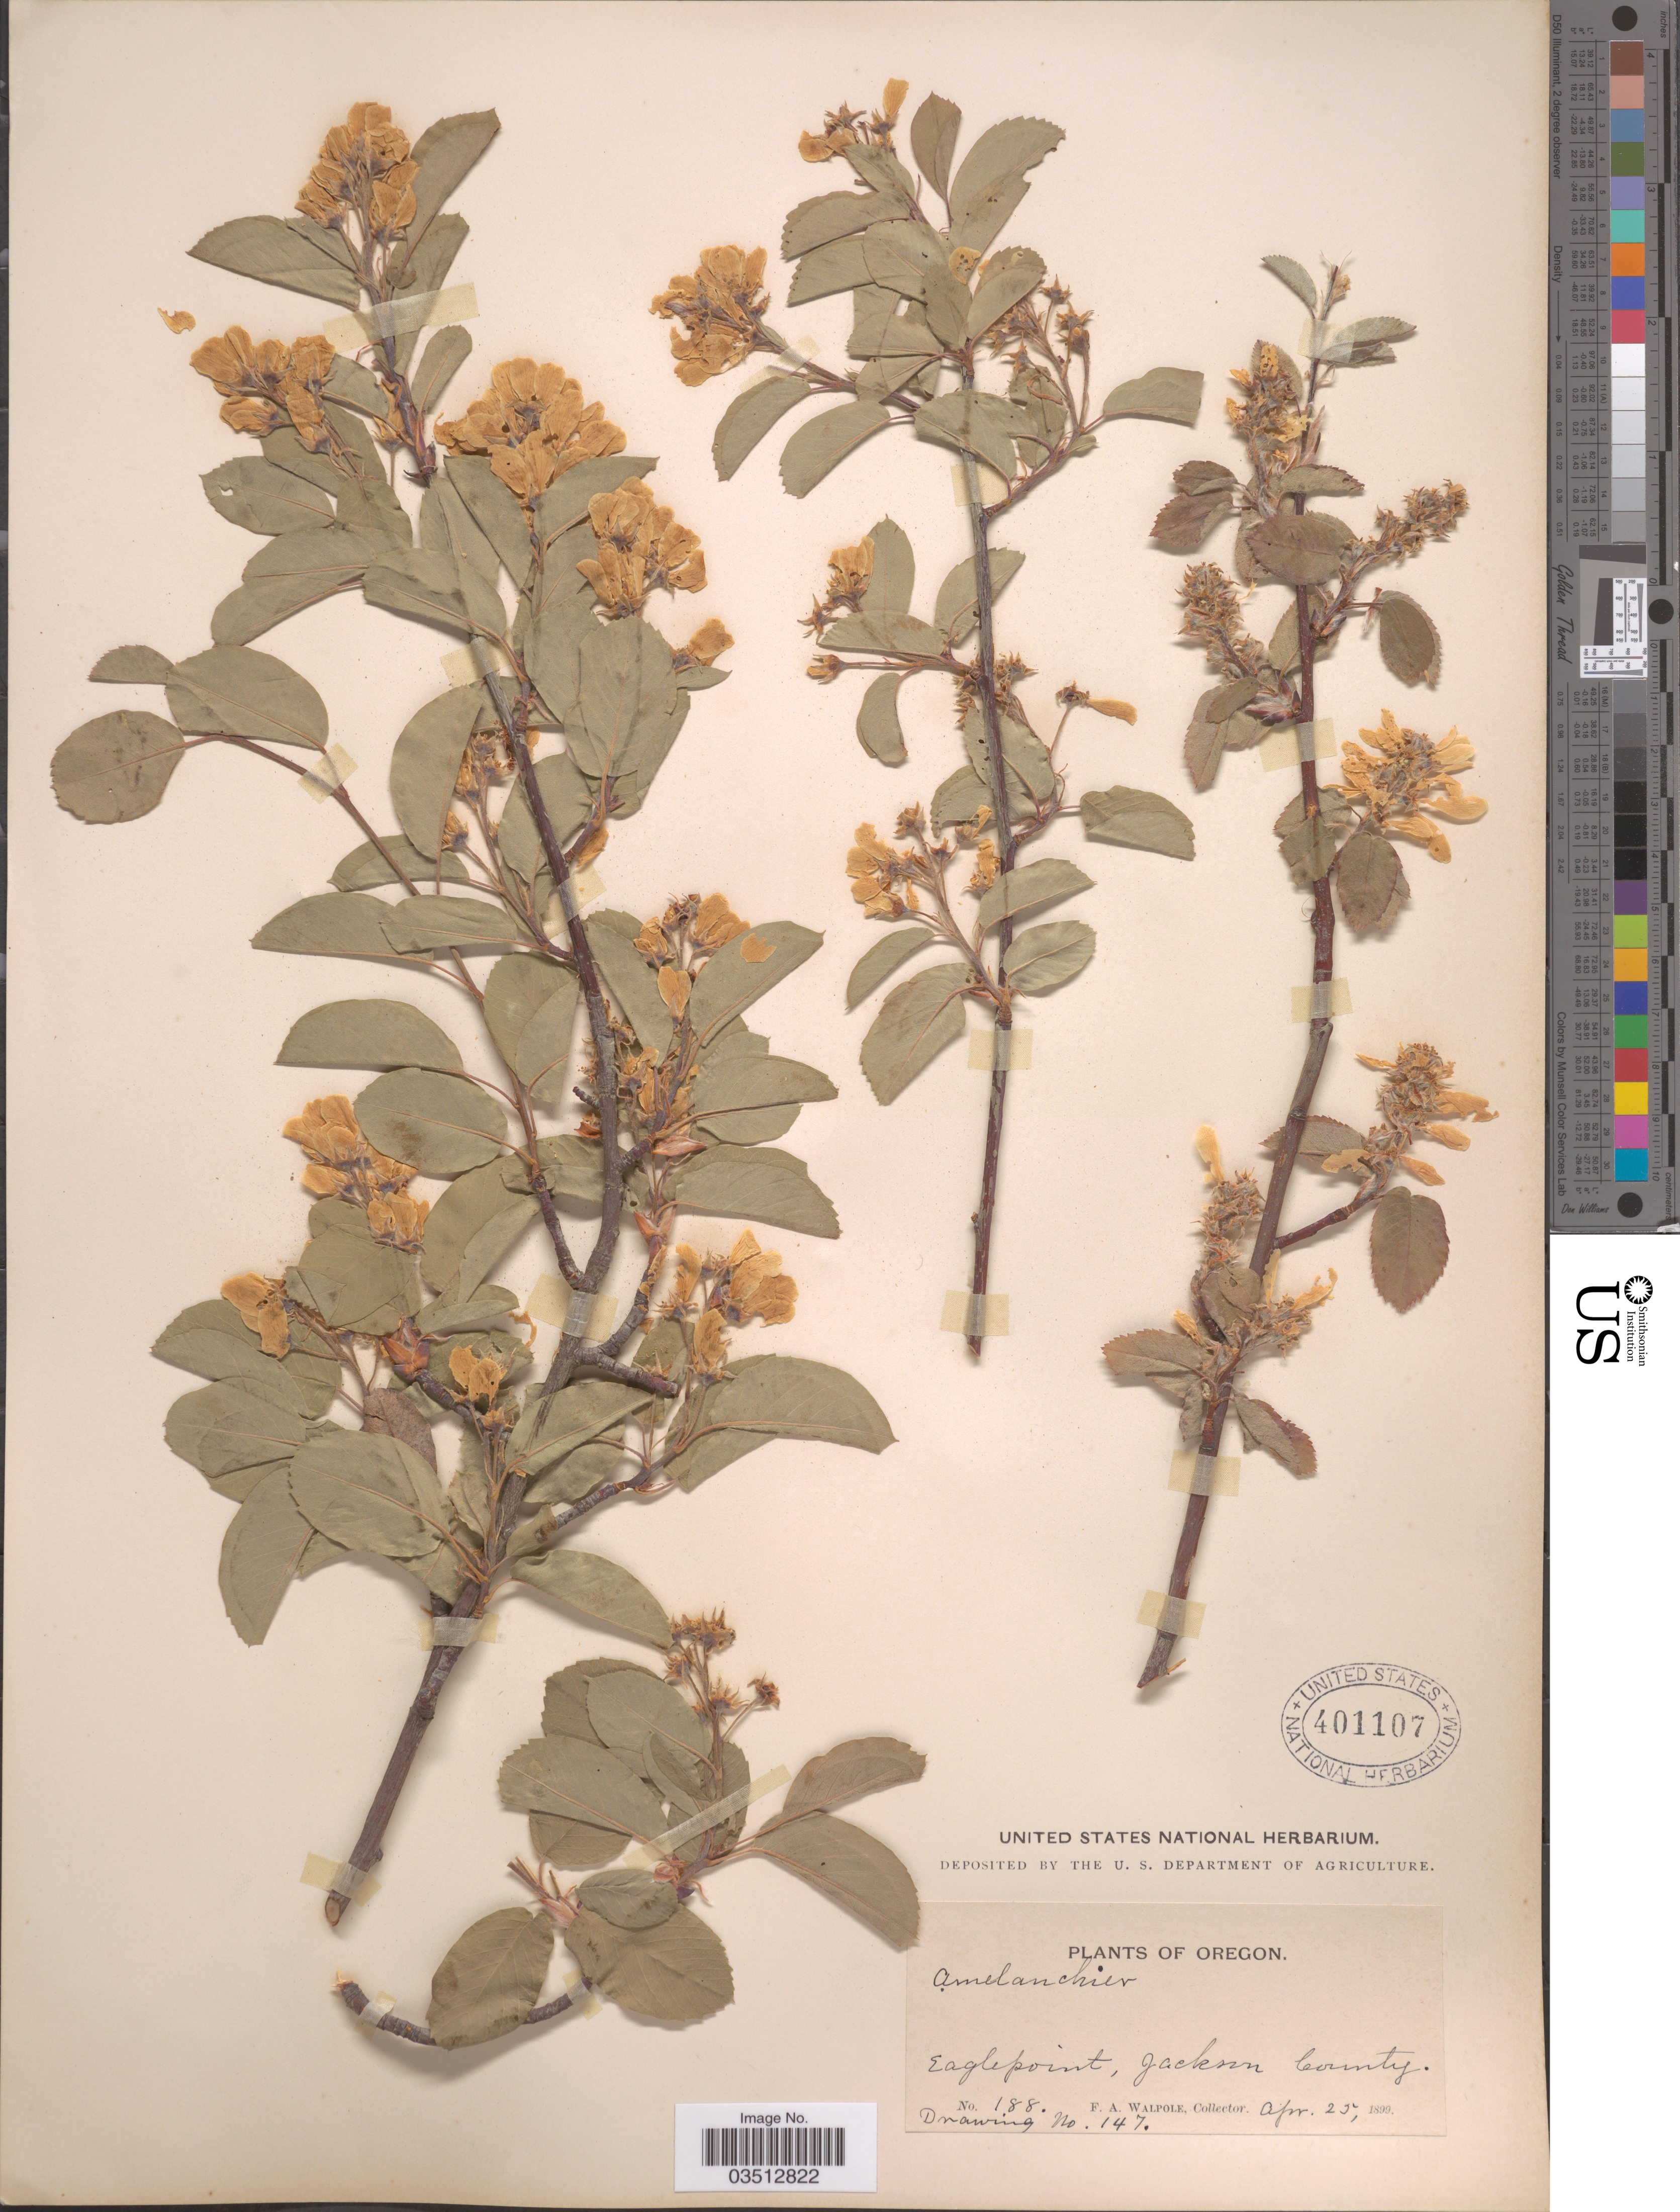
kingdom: Plantae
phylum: Tracheophyta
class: Magnoliopsida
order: Rosales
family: Rosaceae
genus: Amelanchier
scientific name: Amelanchier sp.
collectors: F. Walpole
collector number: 188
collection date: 1899-04-25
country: United States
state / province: Oregon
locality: Eaglepoint, Jackson County.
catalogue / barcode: US 401107